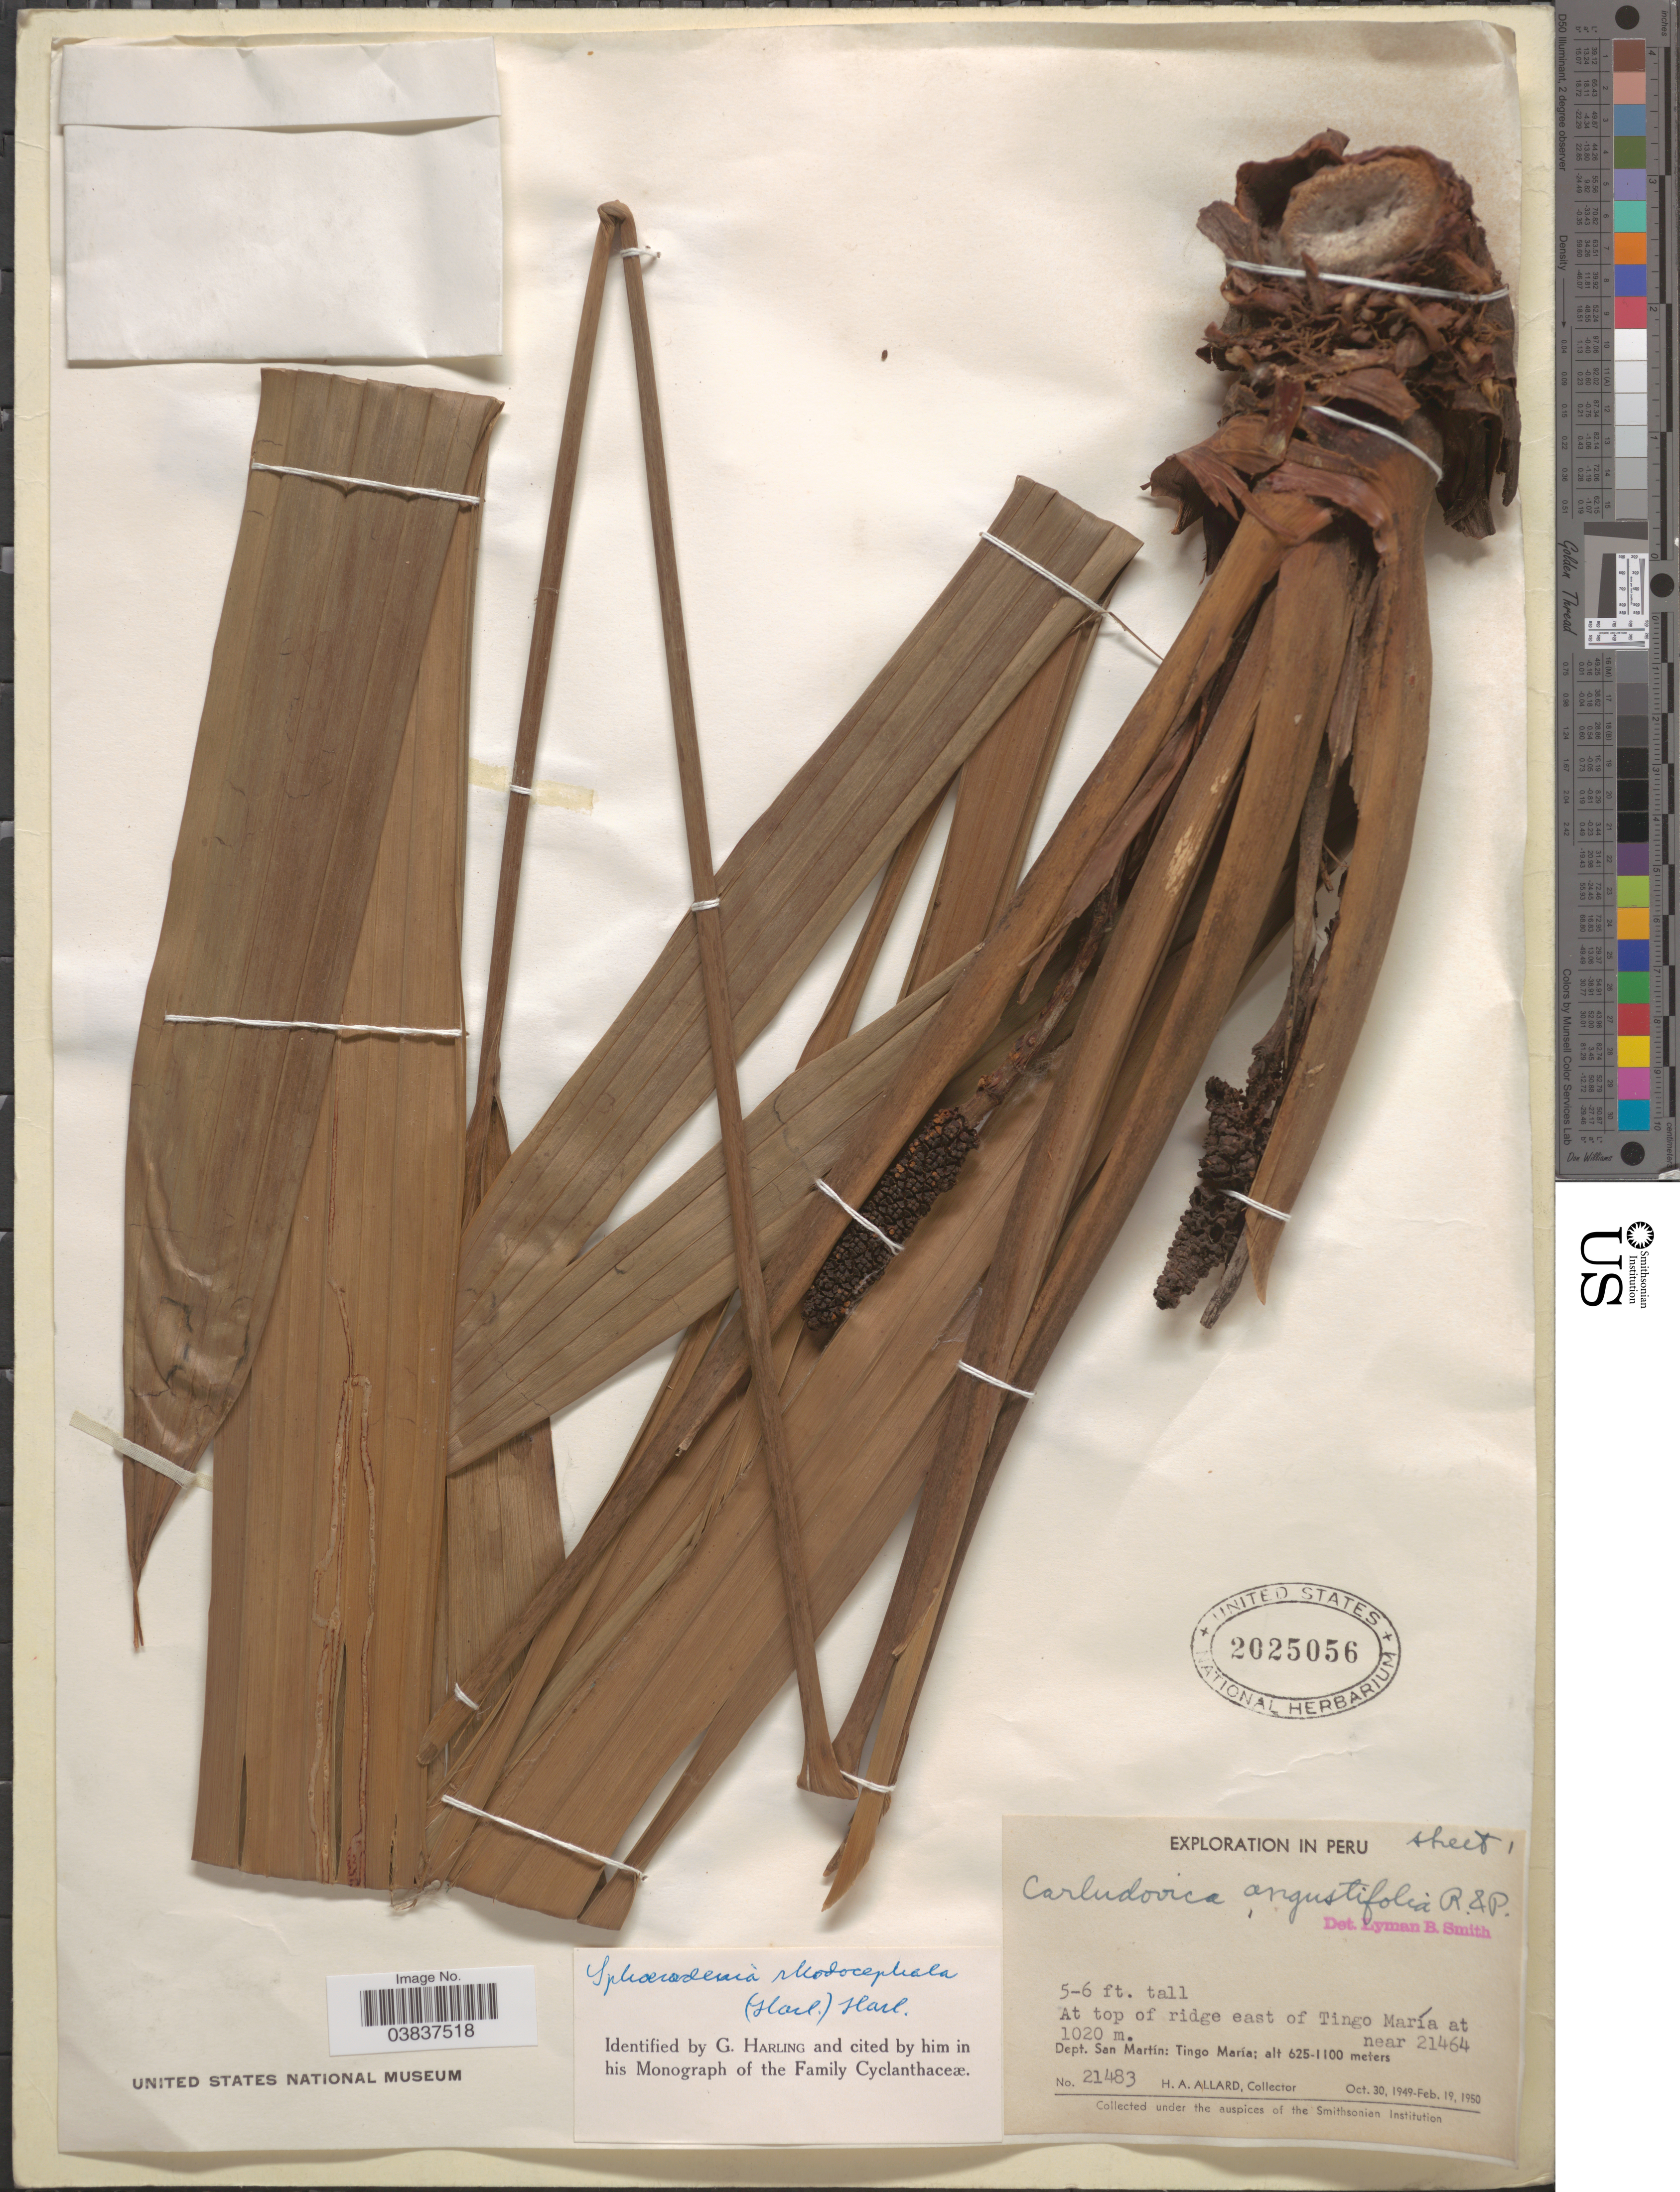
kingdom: Plantae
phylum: Tracheophyta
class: Liliopsida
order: Pandanales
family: Cyclanthaceae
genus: Sphaeradenia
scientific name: Sphaeradenia rhodocephala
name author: (Harling) Harling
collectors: H. A. Allard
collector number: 21483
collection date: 1949-10-30/1950-02-19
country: Peru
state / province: San Martín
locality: At top of ridge east of Tingo María near 24164. Dept. San Martín: Tingo María.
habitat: along river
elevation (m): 1020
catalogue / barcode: US 2025056